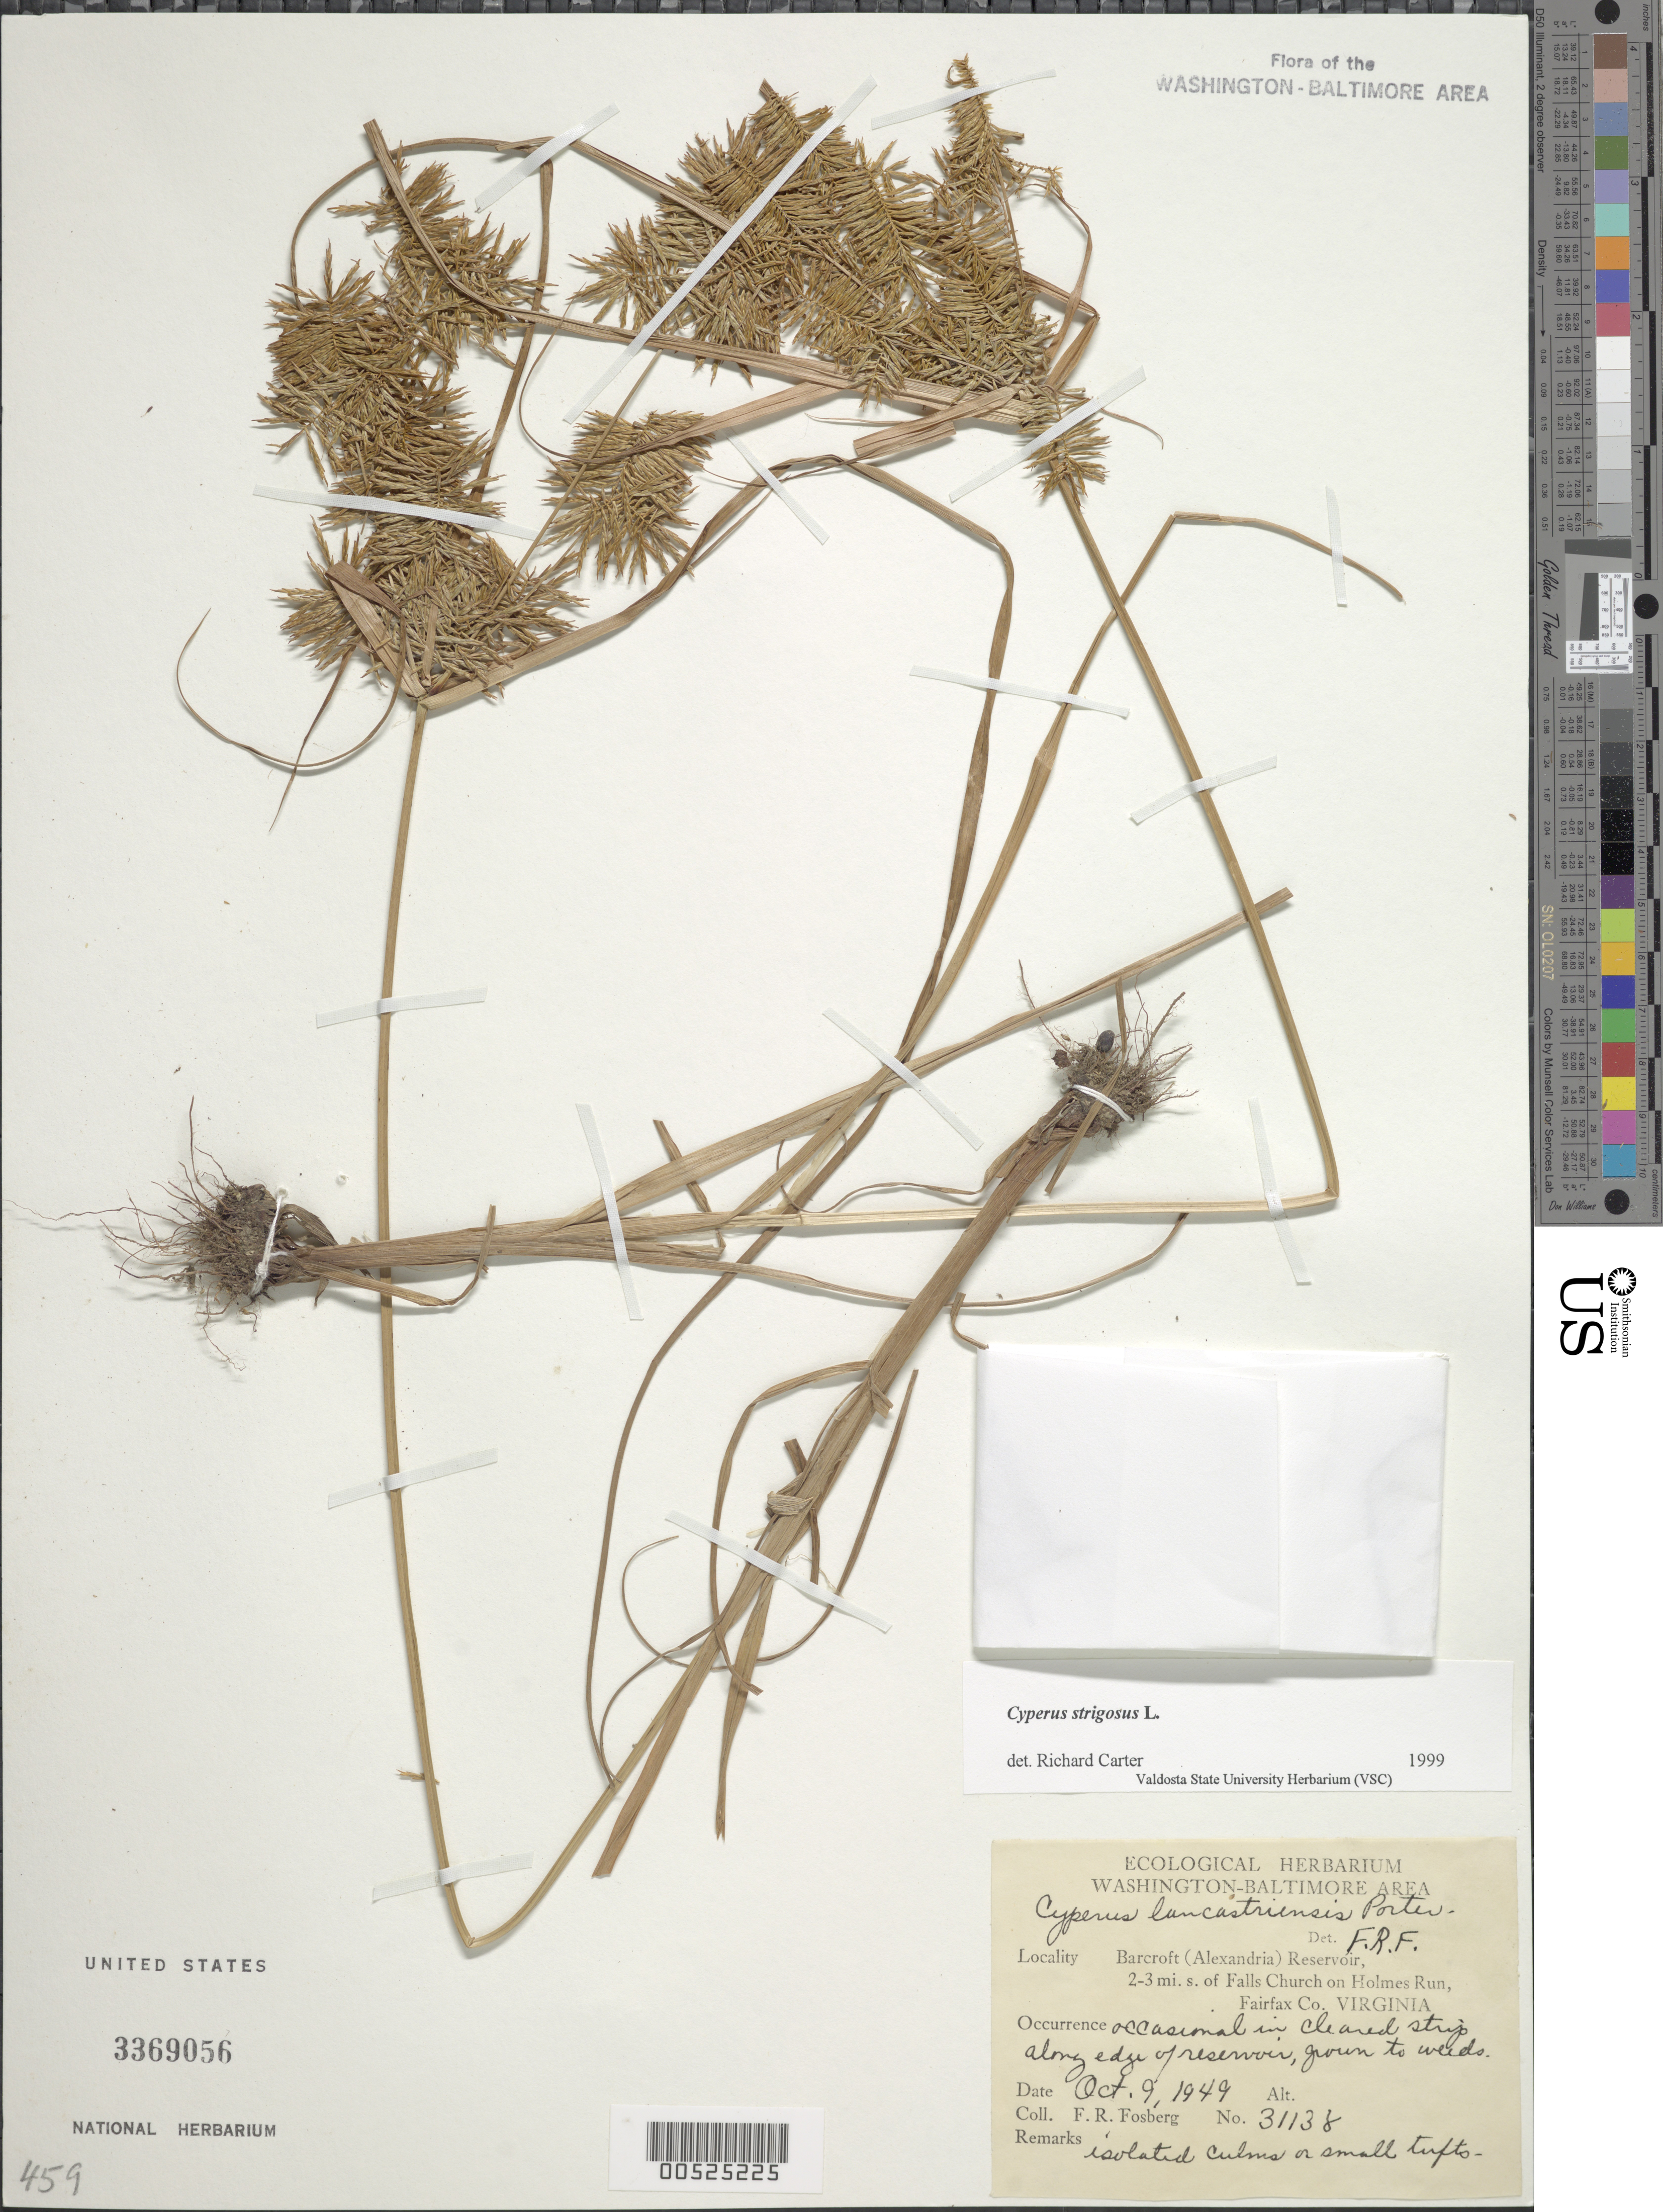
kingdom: Plantae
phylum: Tracheophyta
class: Liliopsida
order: Poales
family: Cyperaceae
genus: Cyperus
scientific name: Cyperus strigosus L.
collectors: F. R. Fosberg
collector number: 31138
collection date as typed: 09 Oct 1949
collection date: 1949-10-09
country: United States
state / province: Virginia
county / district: Fairfax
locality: Barcroft (Alexandria) Reservoir, 2-3 mi. S of Falls Church on Holmes Run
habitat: Occasional in cleared strip along edge of reservoir, grown to weeds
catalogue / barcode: US 3369056